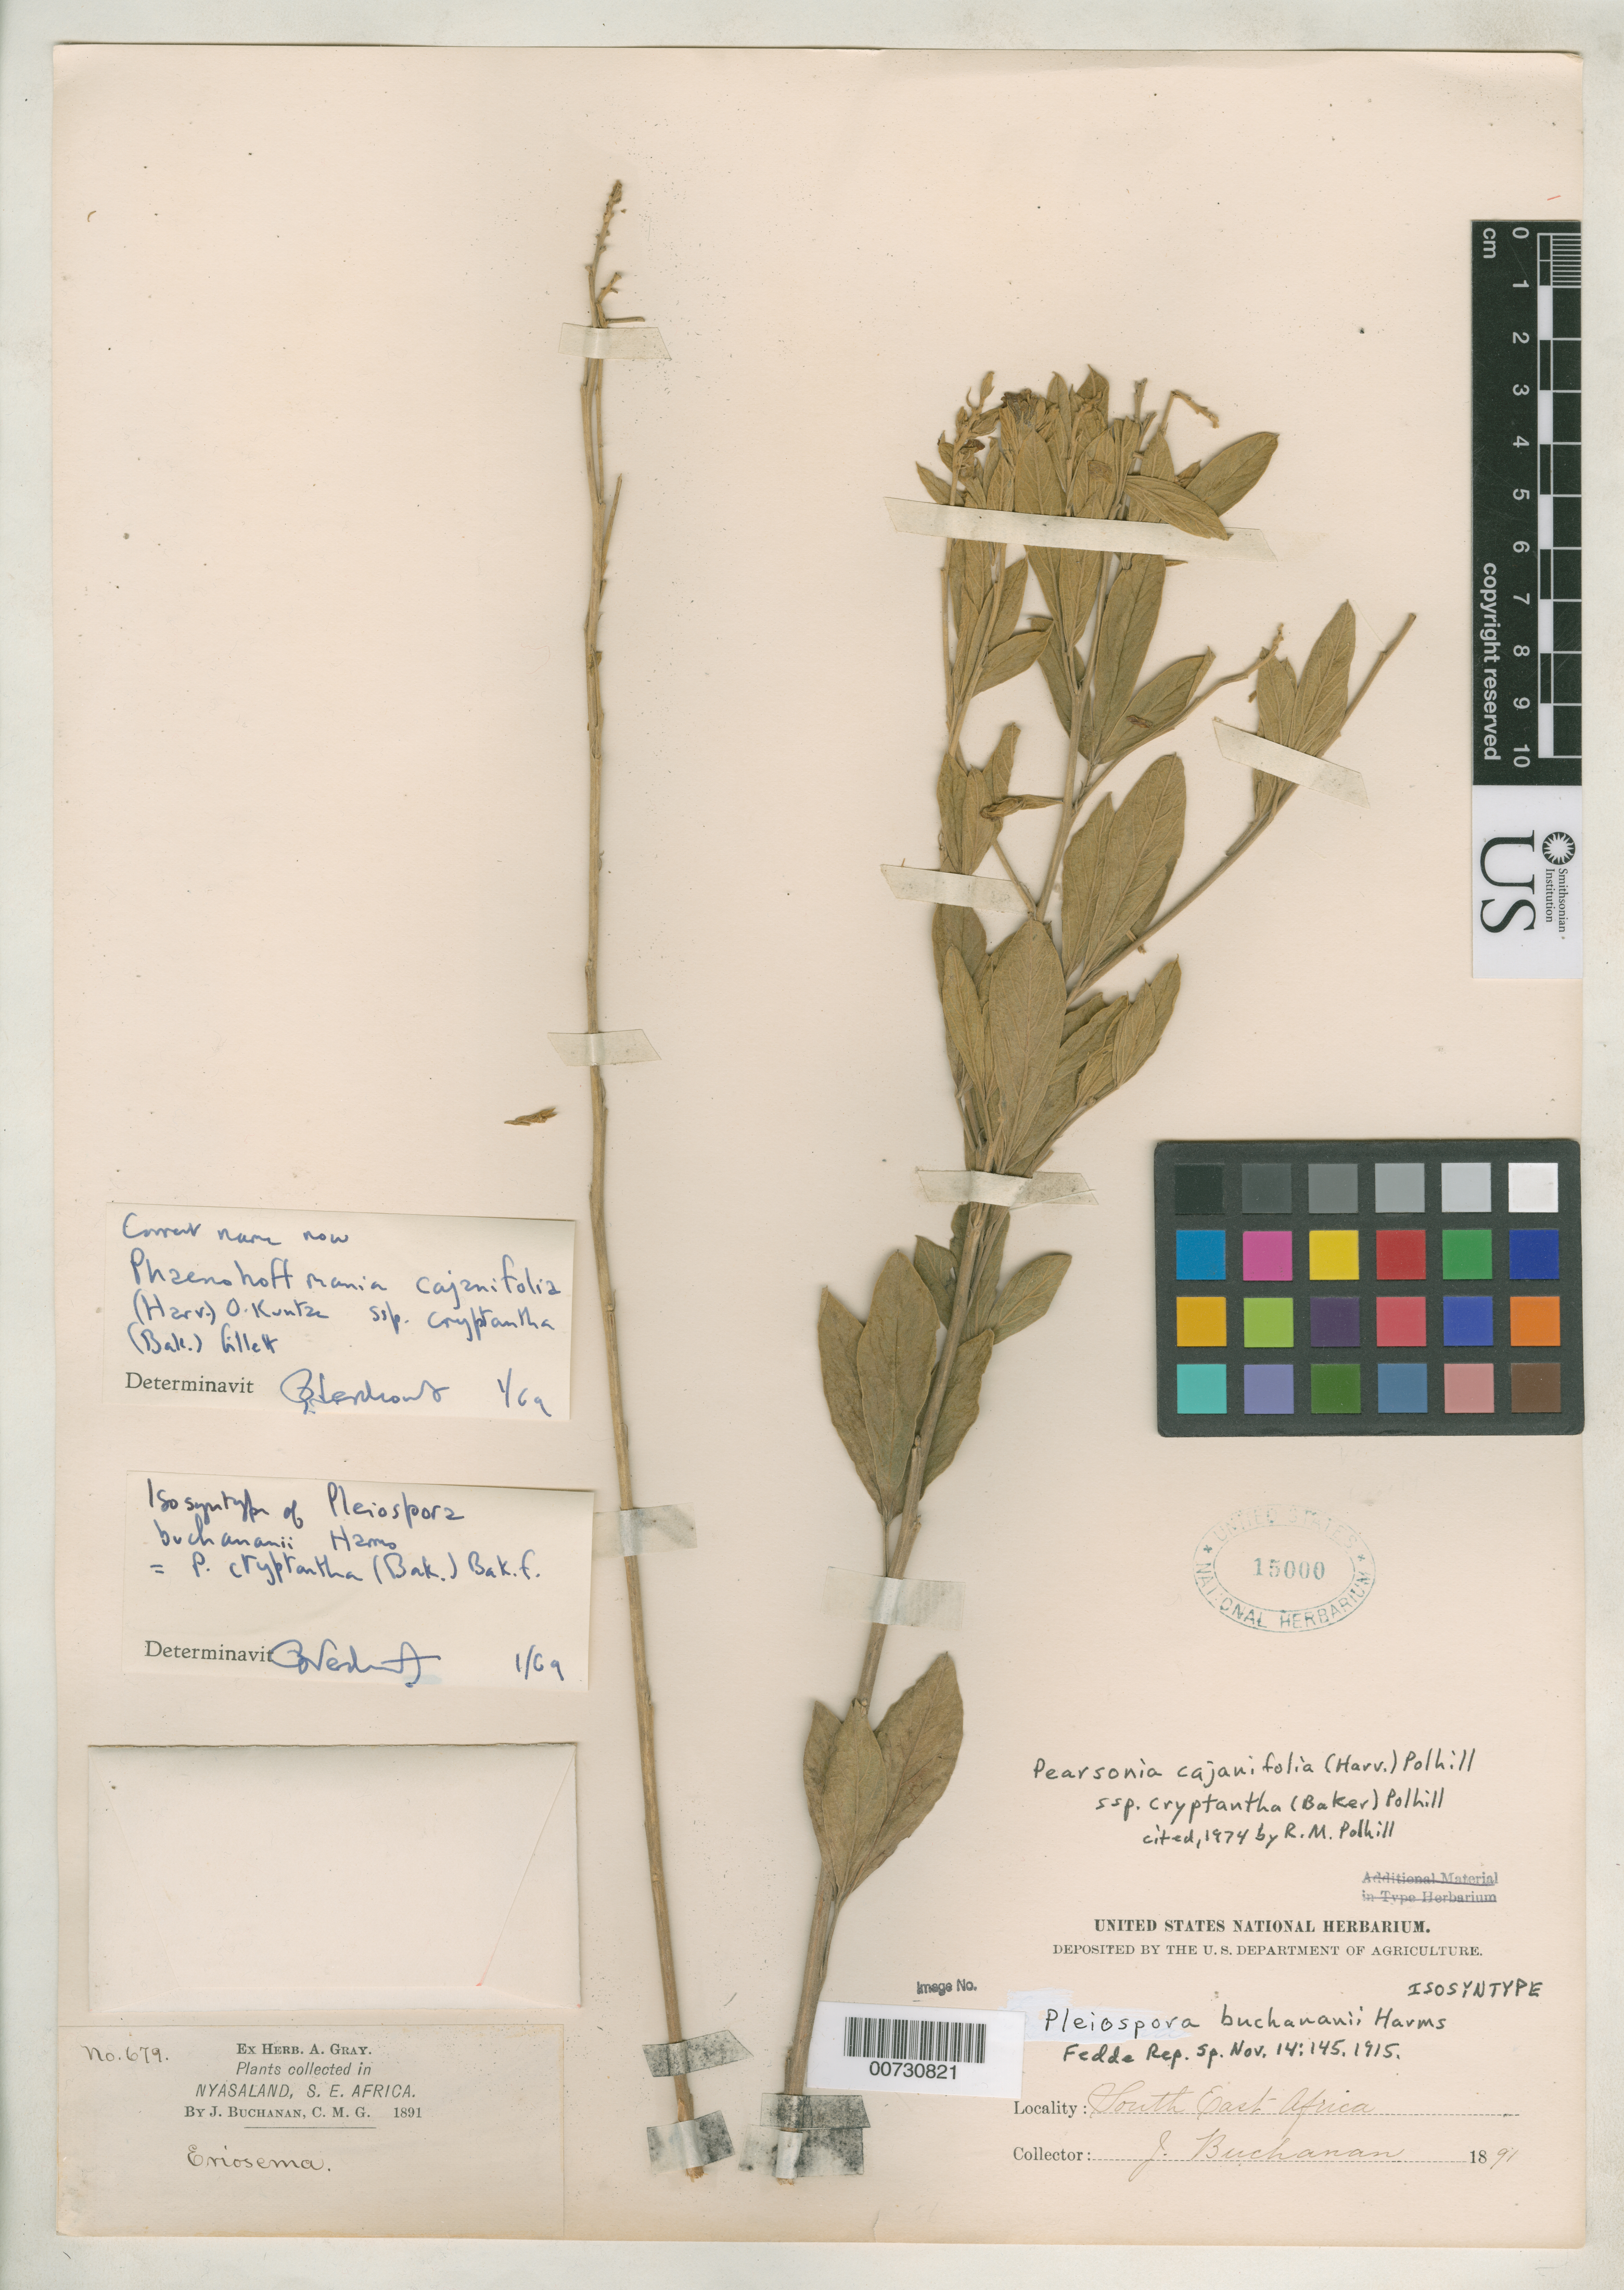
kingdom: Plantae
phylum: Tracheophyta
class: Magnoliopsida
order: Fabales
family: Fabaceae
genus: Pleiospora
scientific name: Pleiospora buchananii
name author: Harms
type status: Isosyntype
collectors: J. Buchanan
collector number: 679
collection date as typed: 1891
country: Malawi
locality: Nyasaland, S.E. Africa. [protologue: "ohne Standort"]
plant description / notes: Cited 1974 by R.M. Polhill, Kew Bull. 29: 394. Nom. illeg. acc. to Polhill; other syntype of this name (Whyte s.n.) is also type of Eriosema cryptantha Baker (1897).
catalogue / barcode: US 15000